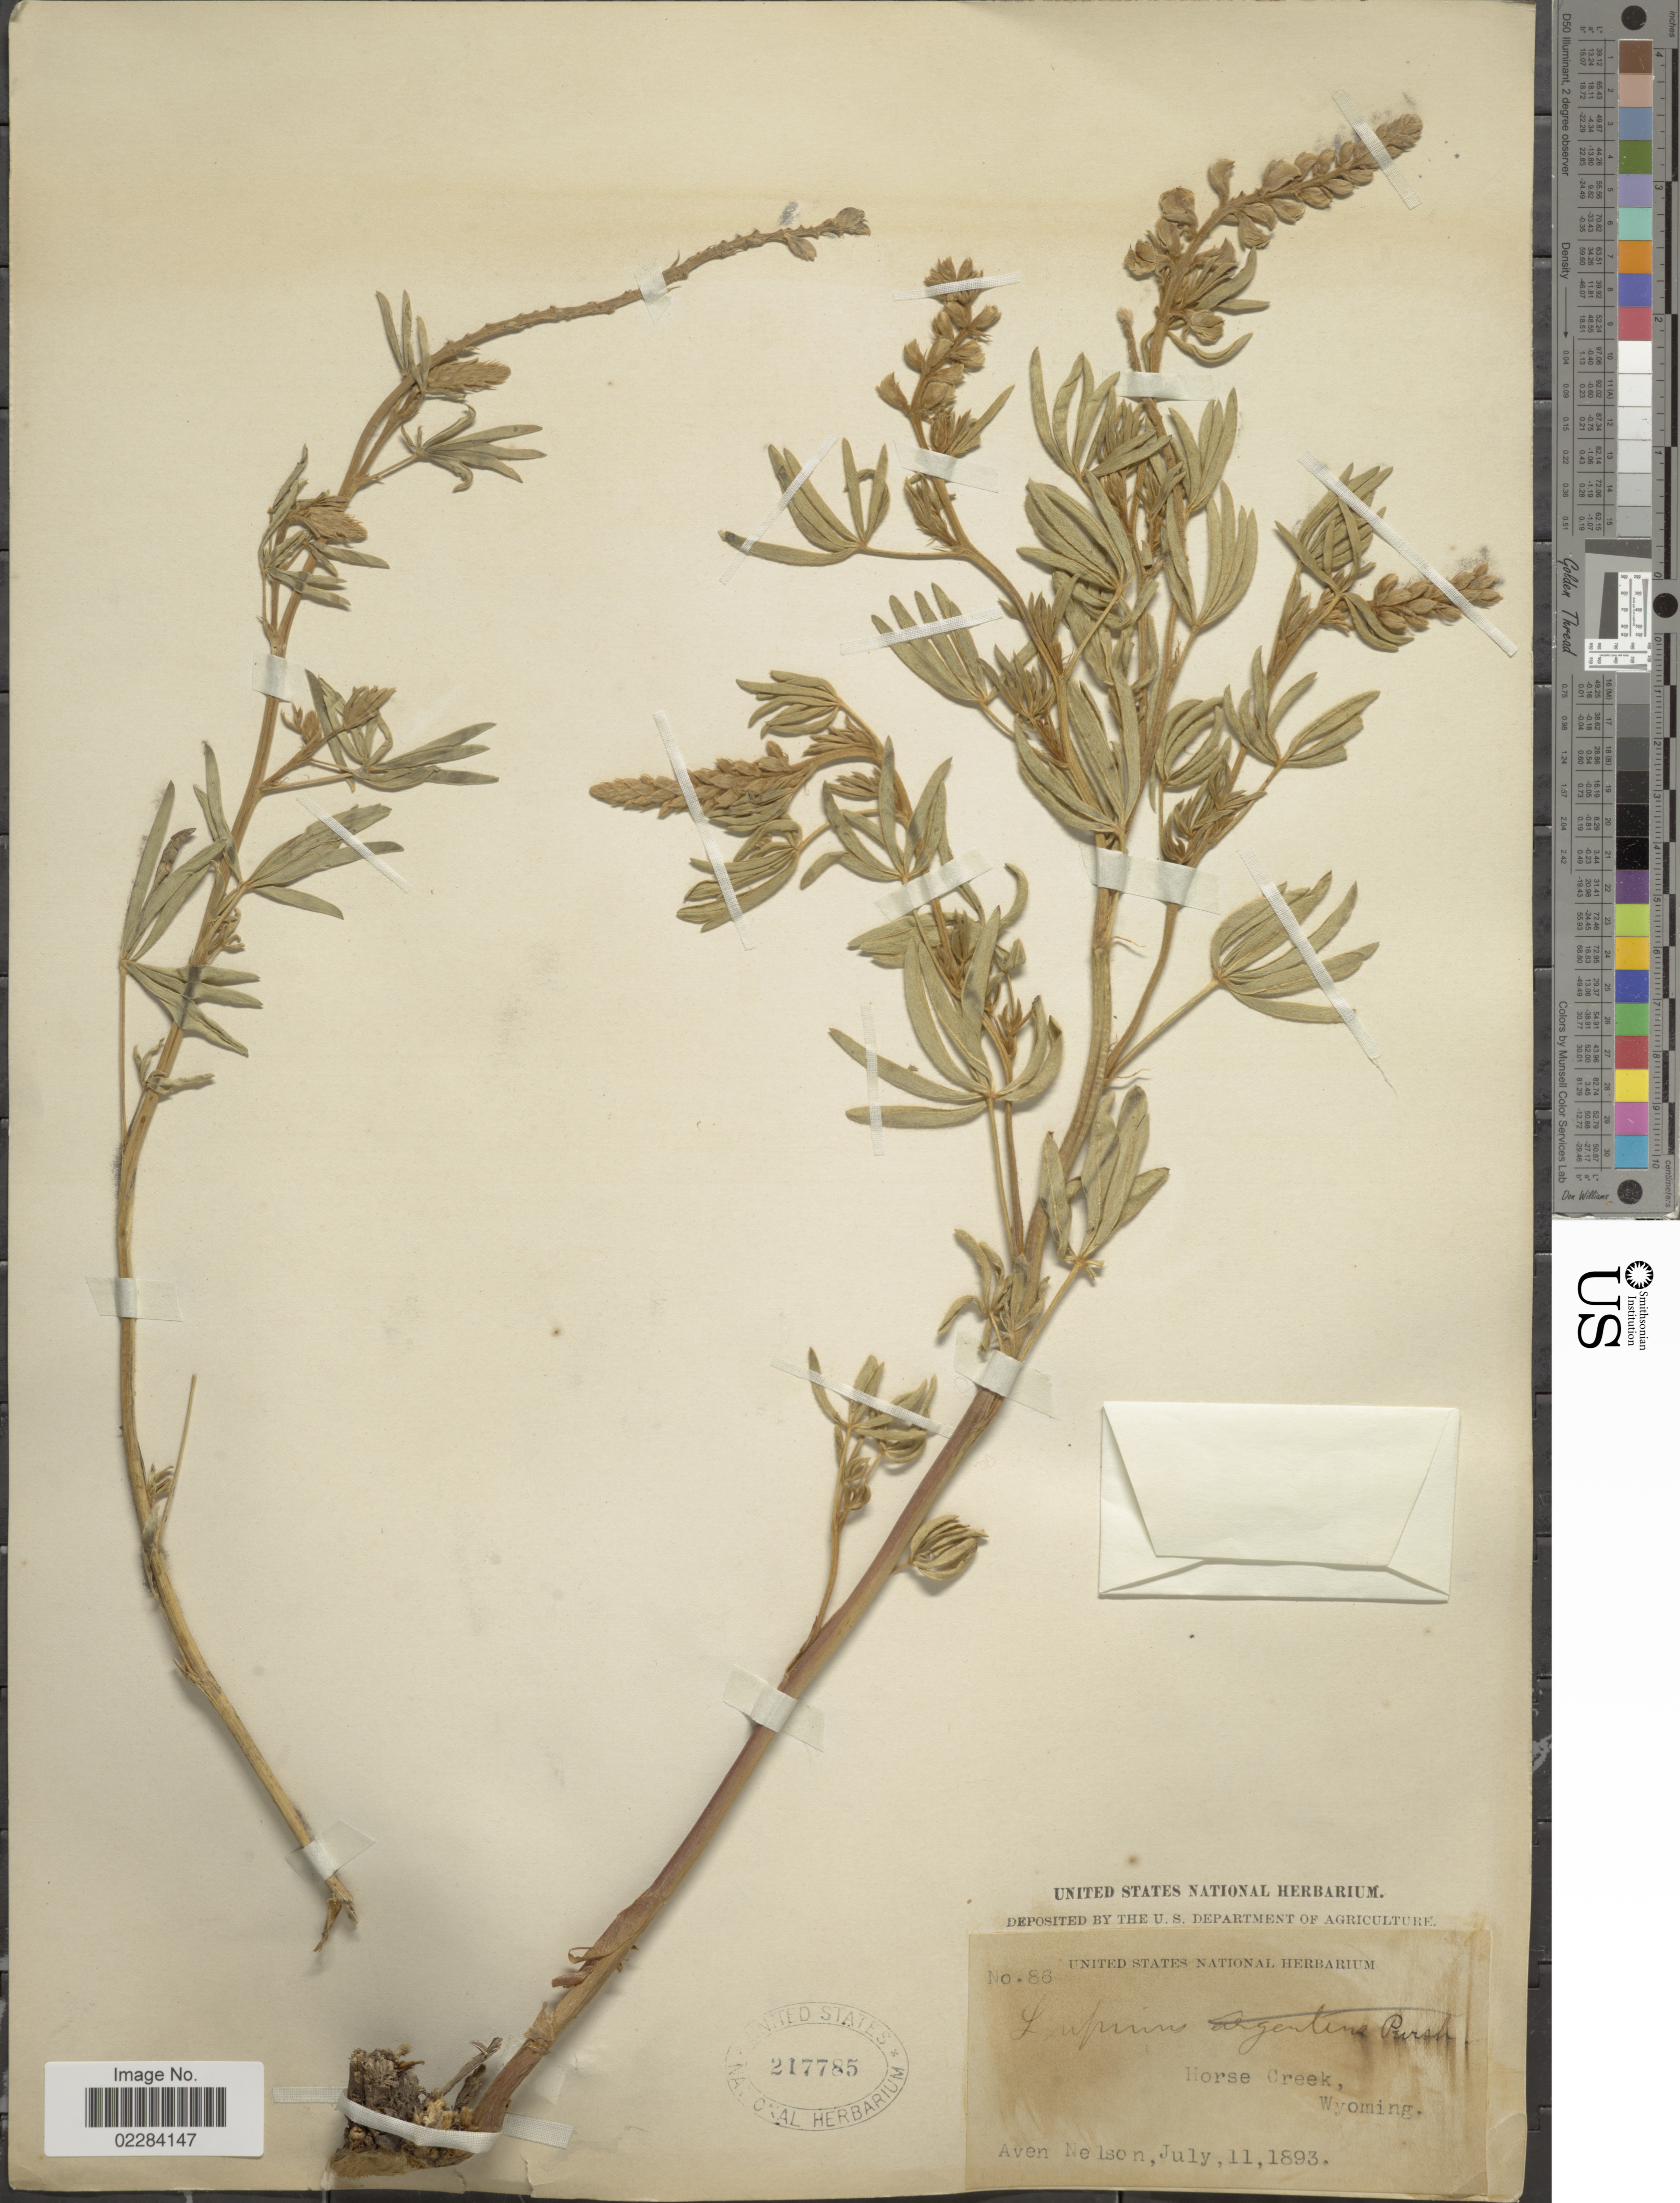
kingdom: Plantae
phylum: Tracheophyta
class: Magnoliopsida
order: Fabales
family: Fabaceae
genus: Lupinus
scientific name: Lupinus sp.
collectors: A. Nelson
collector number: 86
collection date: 1893-07-11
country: United States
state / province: Wyoming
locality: Horse Creek.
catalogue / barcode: US 217785